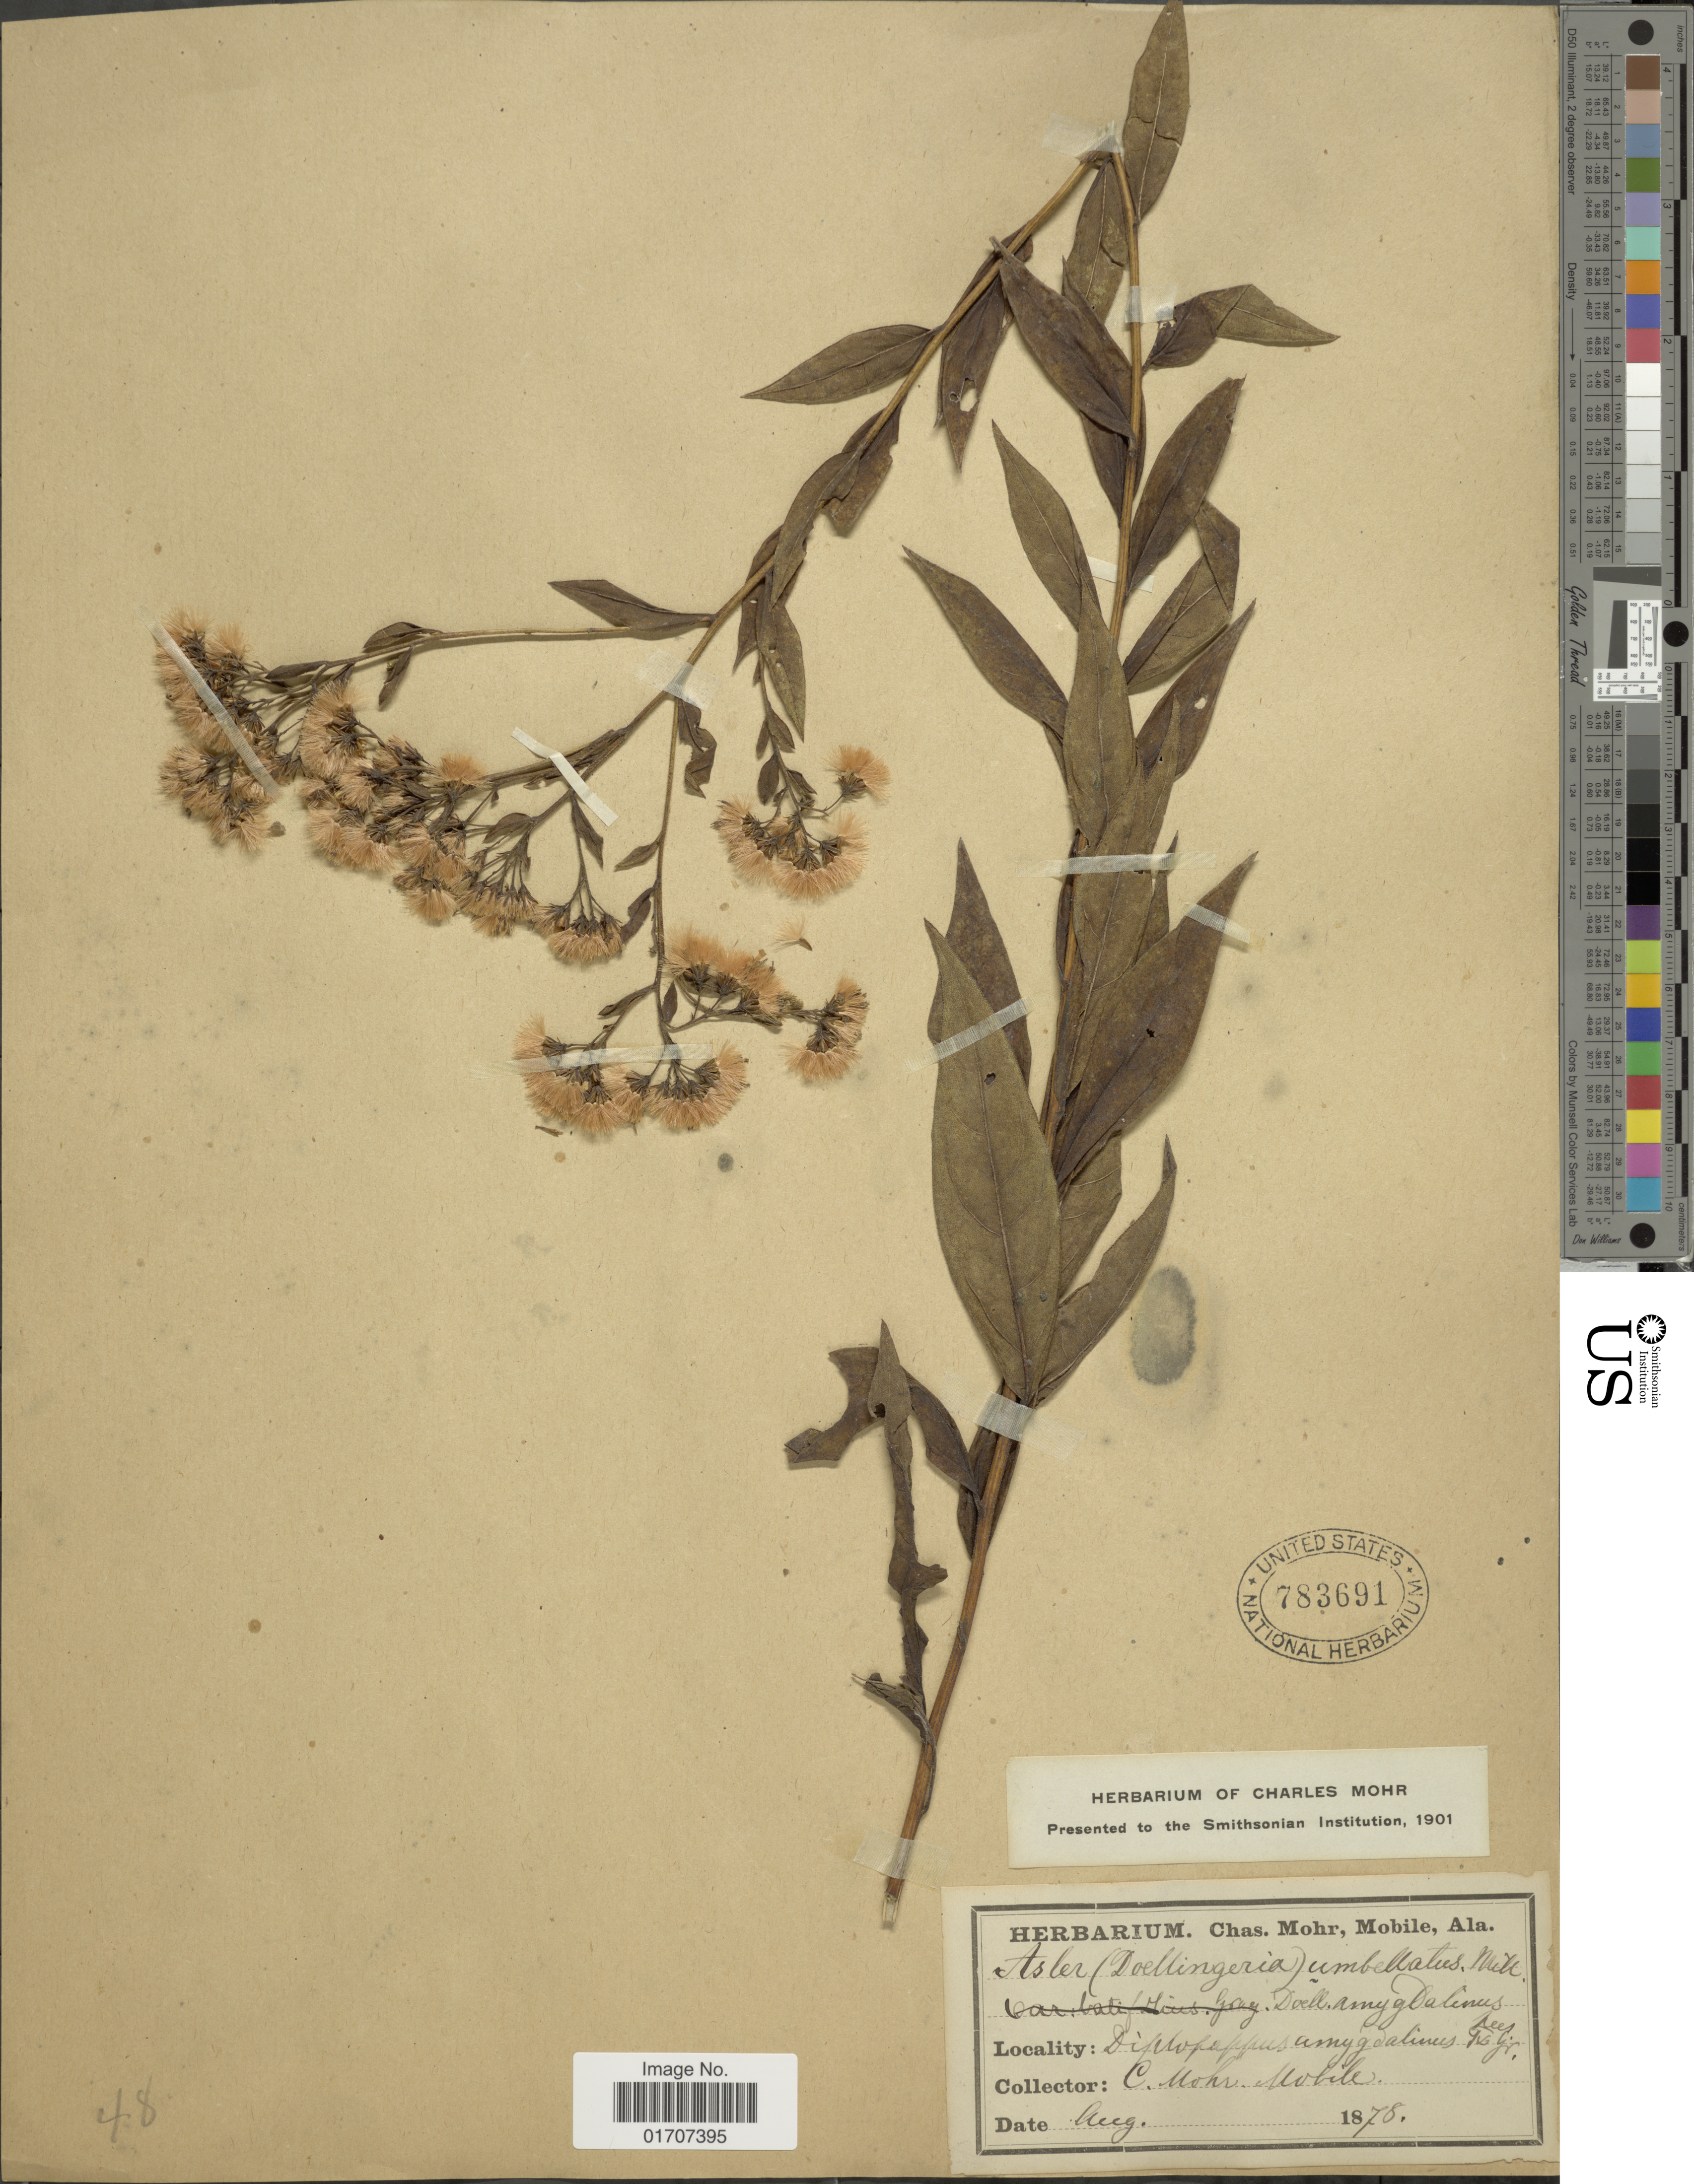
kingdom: Plantae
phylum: Tracheophyta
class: Magnoliopsida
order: Asterales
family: Asteraceae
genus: Doellingeria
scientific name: Doellingeria sericocarpoides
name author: Small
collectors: C. T. Mohr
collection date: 1878-08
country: United States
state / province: Alabama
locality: Mobile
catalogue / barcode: US 783691